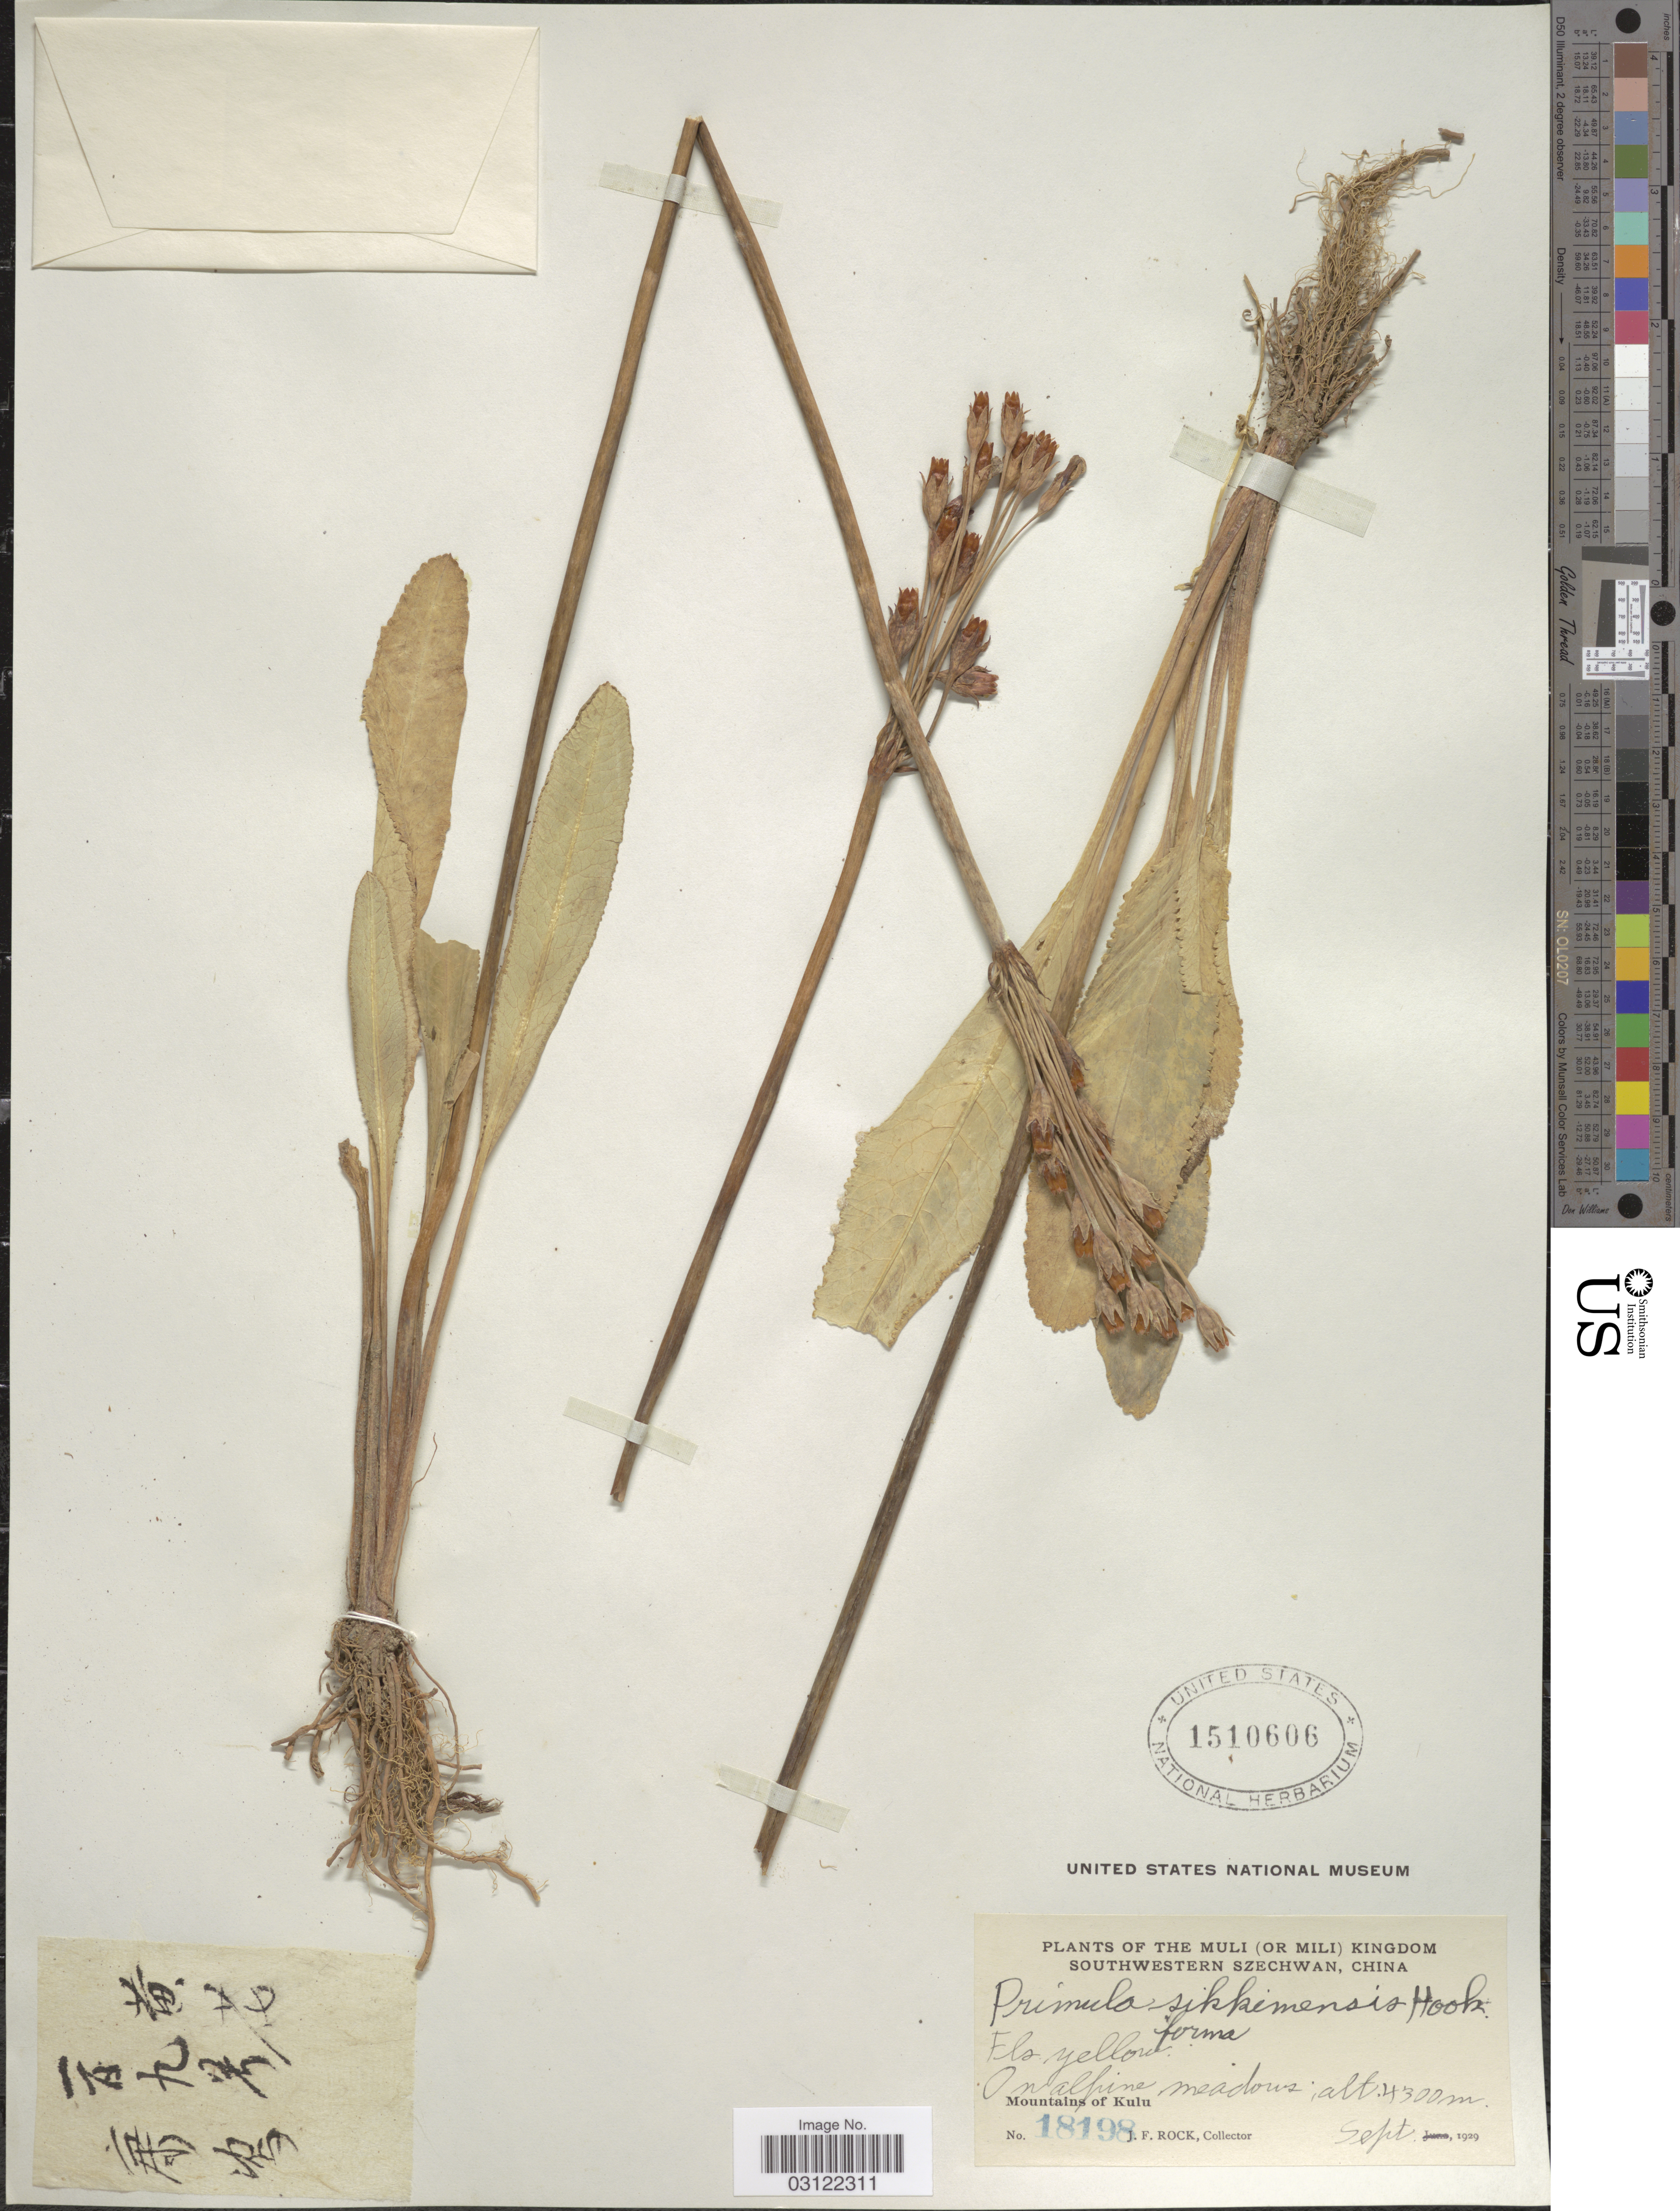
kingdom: Plantae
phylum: Tracheophyta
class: Magnoliopsida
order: Ericales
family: Primulaceae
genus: Primula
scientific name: Primula sikkimensis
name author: Hook.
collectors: J. Rock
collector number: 18198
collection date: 1929-09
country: China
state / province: Sichuan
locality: The Muli (or Mili) Kingdom, Southwestern Szechwan. Mountains of Kulu.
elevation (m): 4300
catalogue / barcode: US 1510606